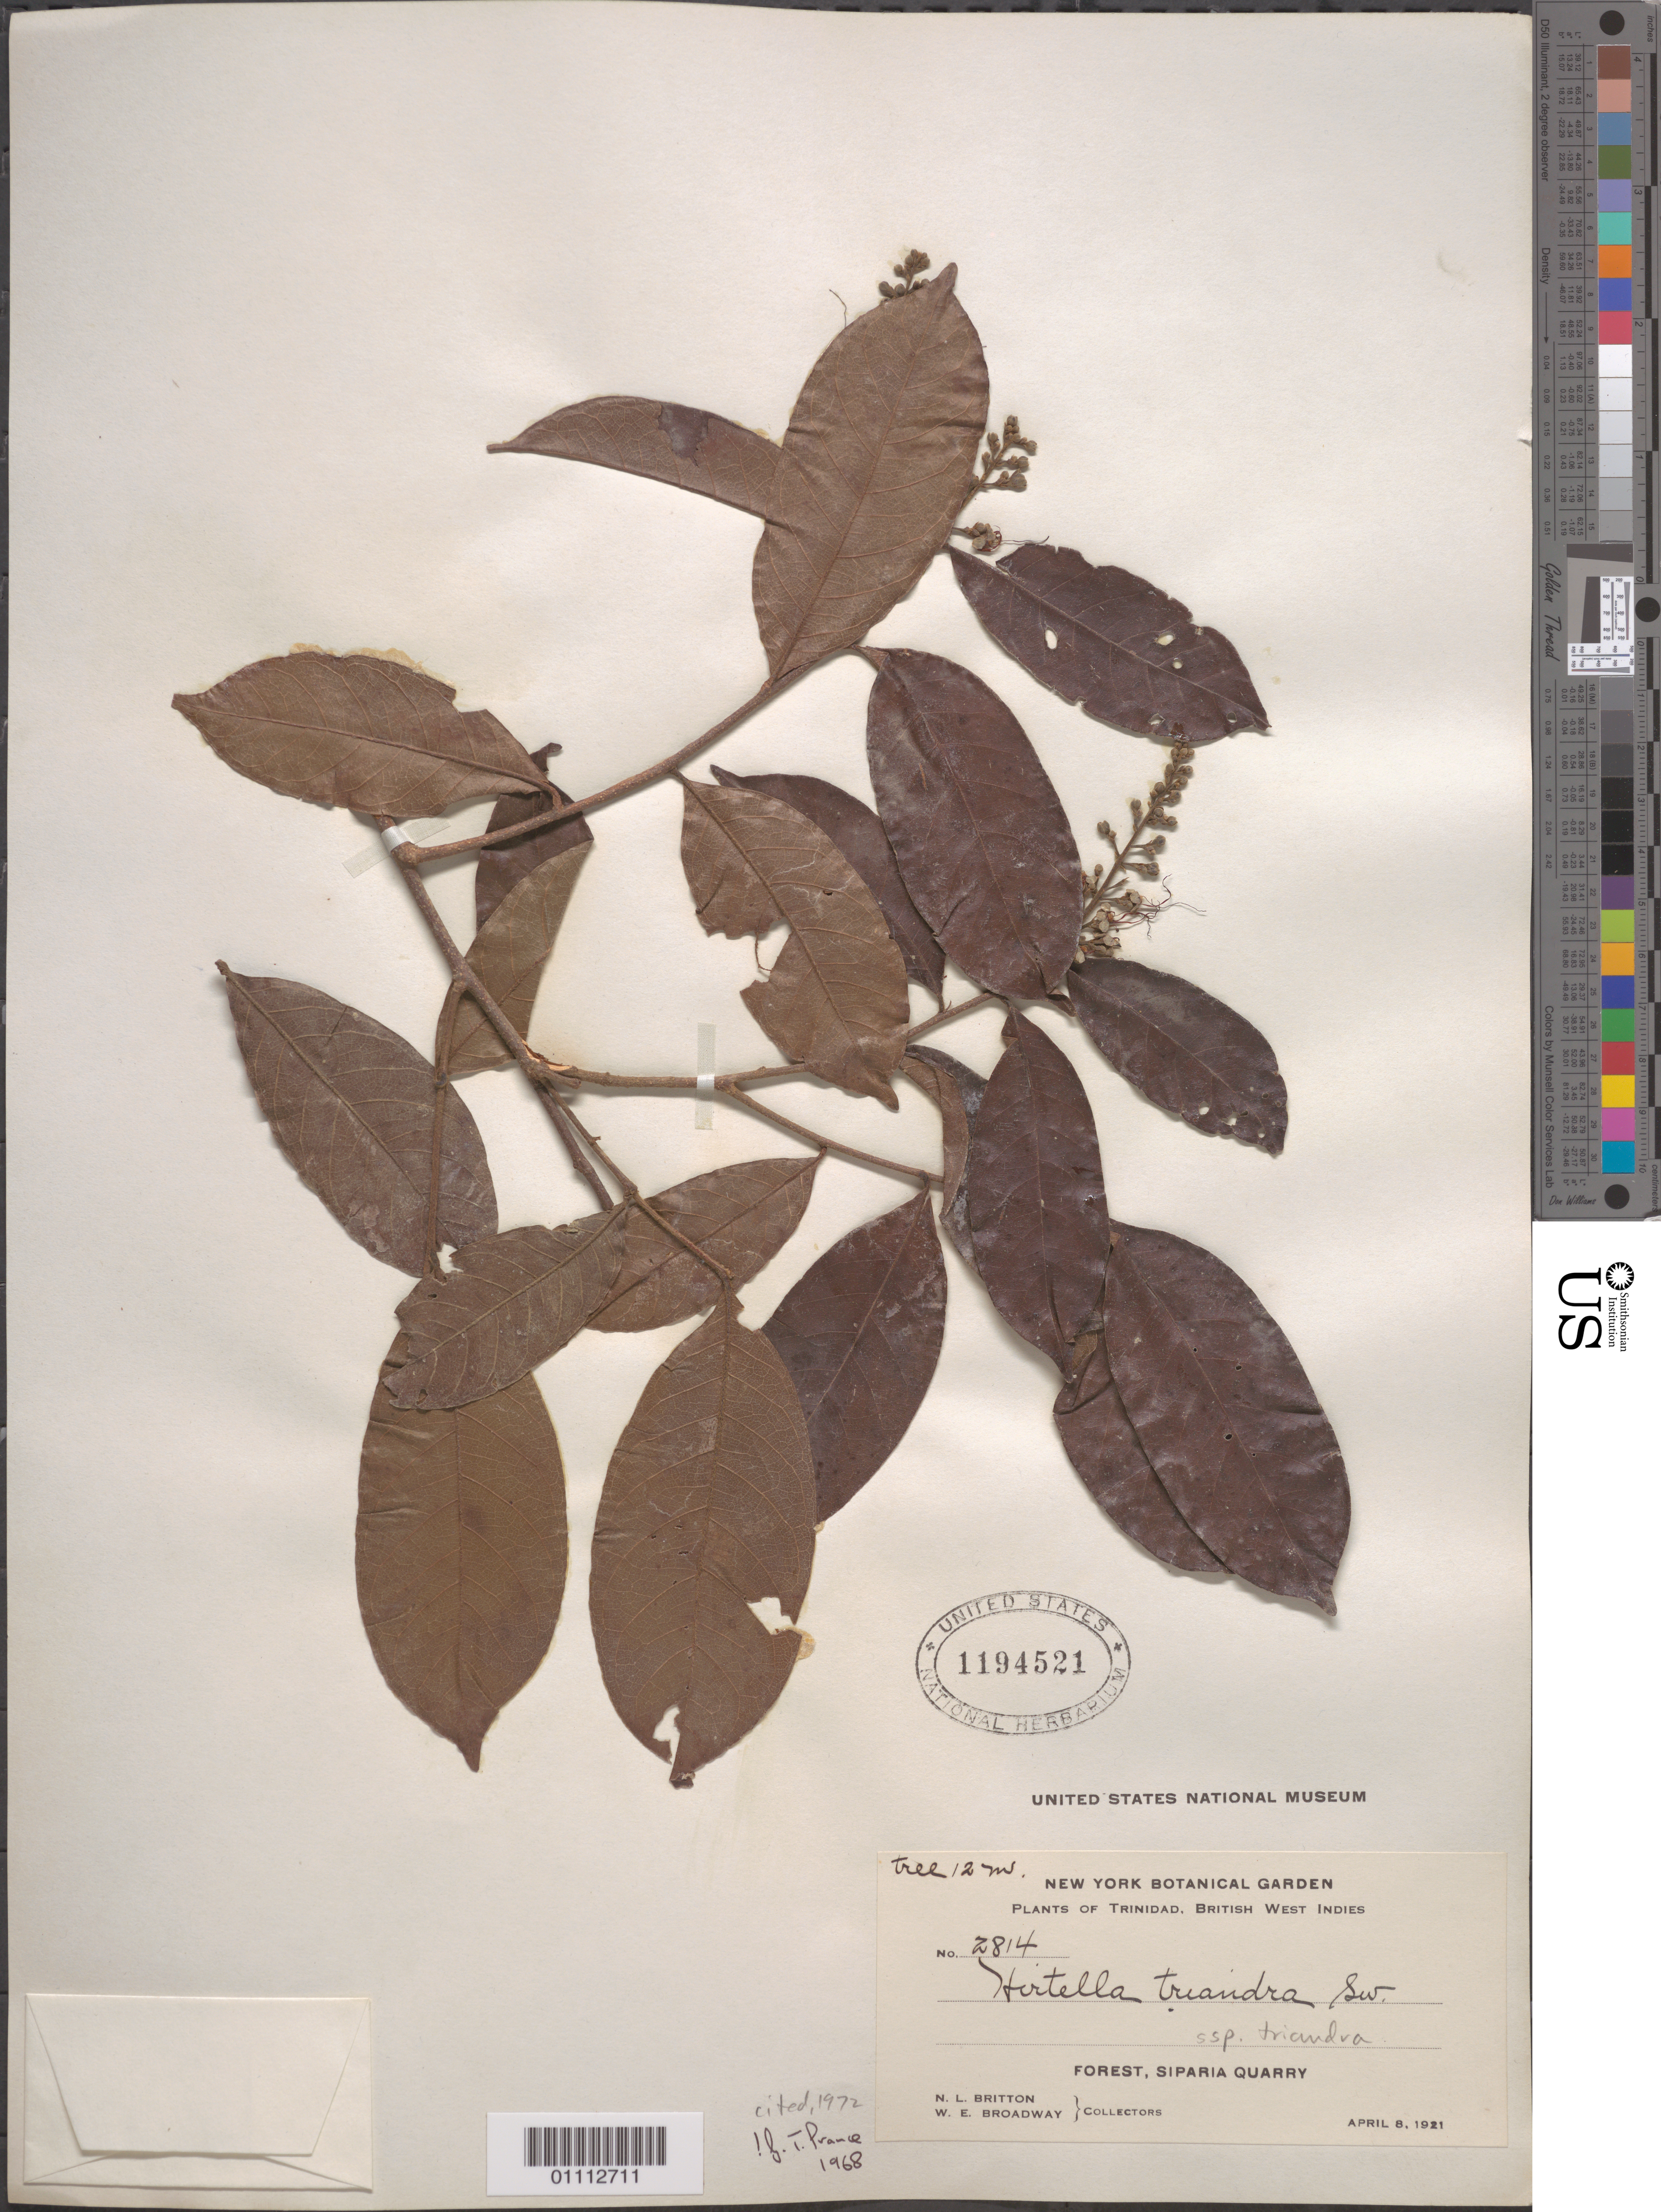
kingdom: Plantae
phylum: Tracheophyta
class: Magnoliopsida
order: Malpighiales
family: Chrysobalanaceae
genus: Hirtella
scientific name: Hirtella triandra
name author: Sw.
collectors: N. Britton & W. E. Broadway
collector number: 2814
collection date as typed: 08 Apr 1921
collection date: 1921-04-08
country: Trinidad and Tobago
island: Trinidad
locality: Forest, Siparia Quarry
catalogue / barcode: US 1194521